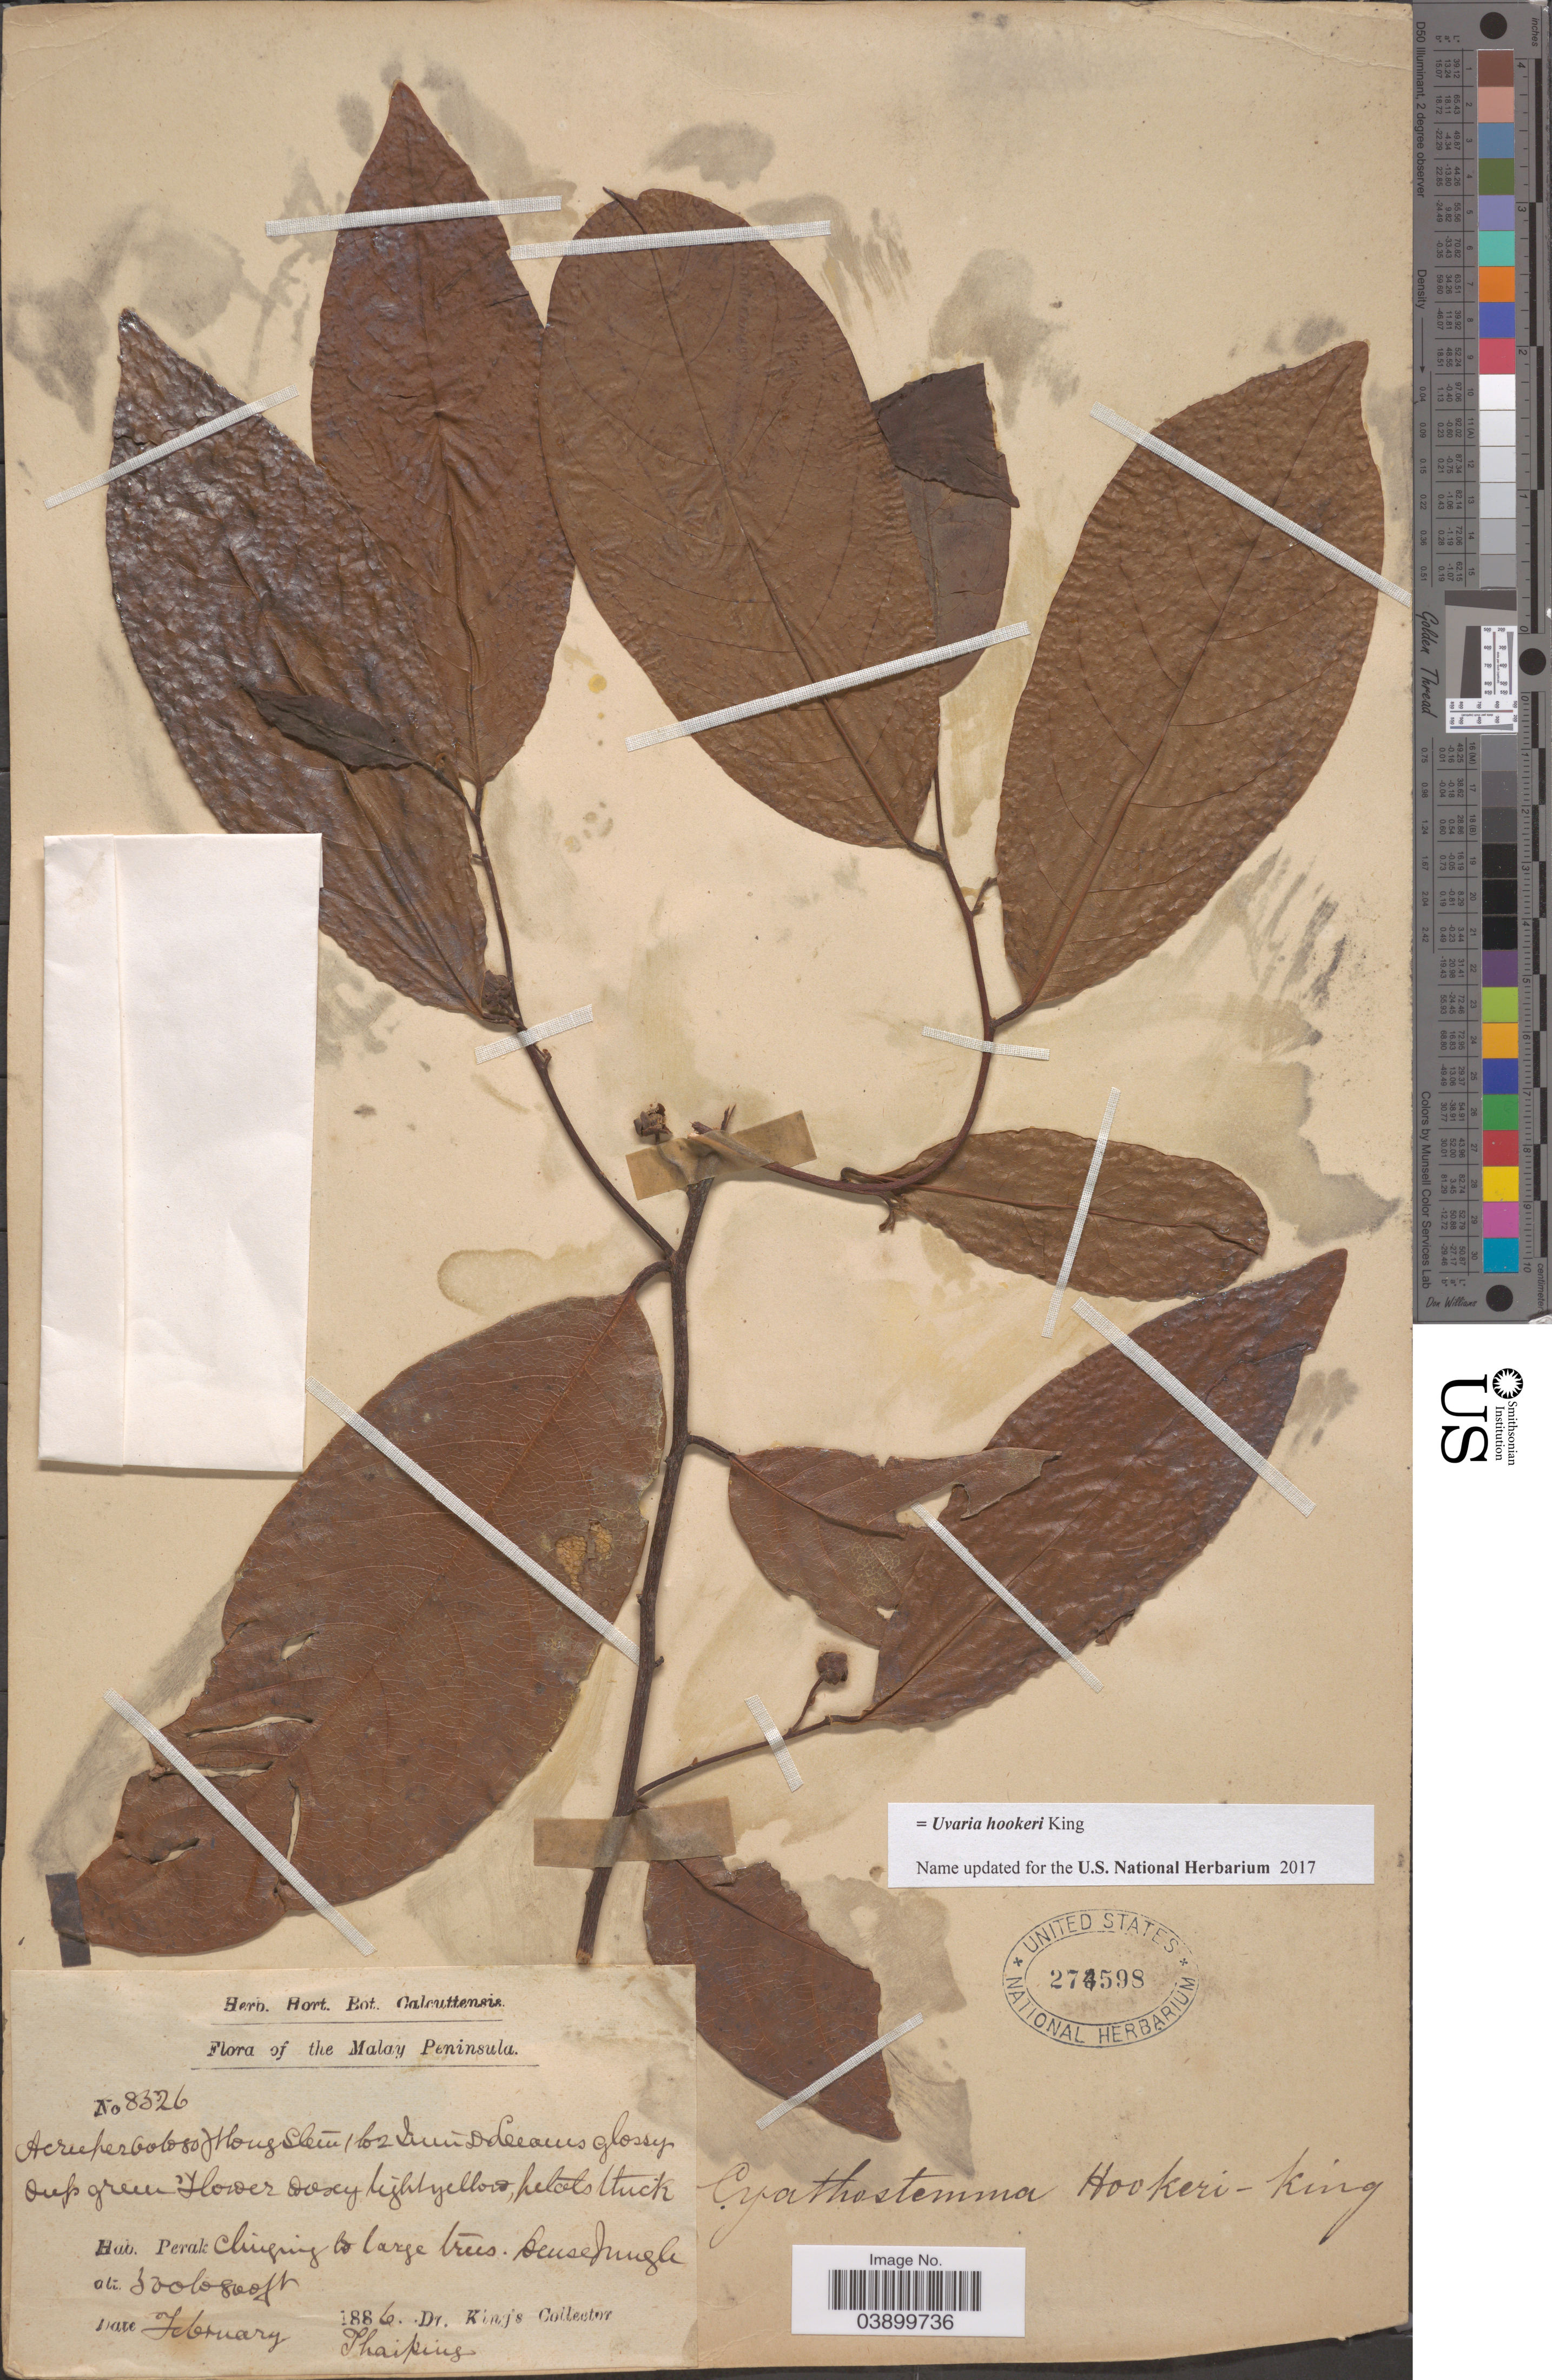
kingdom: Plantae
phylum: Tracheophyta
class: Magnoliopsida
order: Magnoliales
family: Annonaceae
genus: Uvaria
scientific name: Uvaria hookeri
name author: King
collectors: Dr. King's collector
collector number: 8526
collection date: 1886-02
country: Malaysia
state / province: Perak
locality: The Malay Peninsula. Thaiping.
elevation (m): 91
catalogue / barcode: US 274598